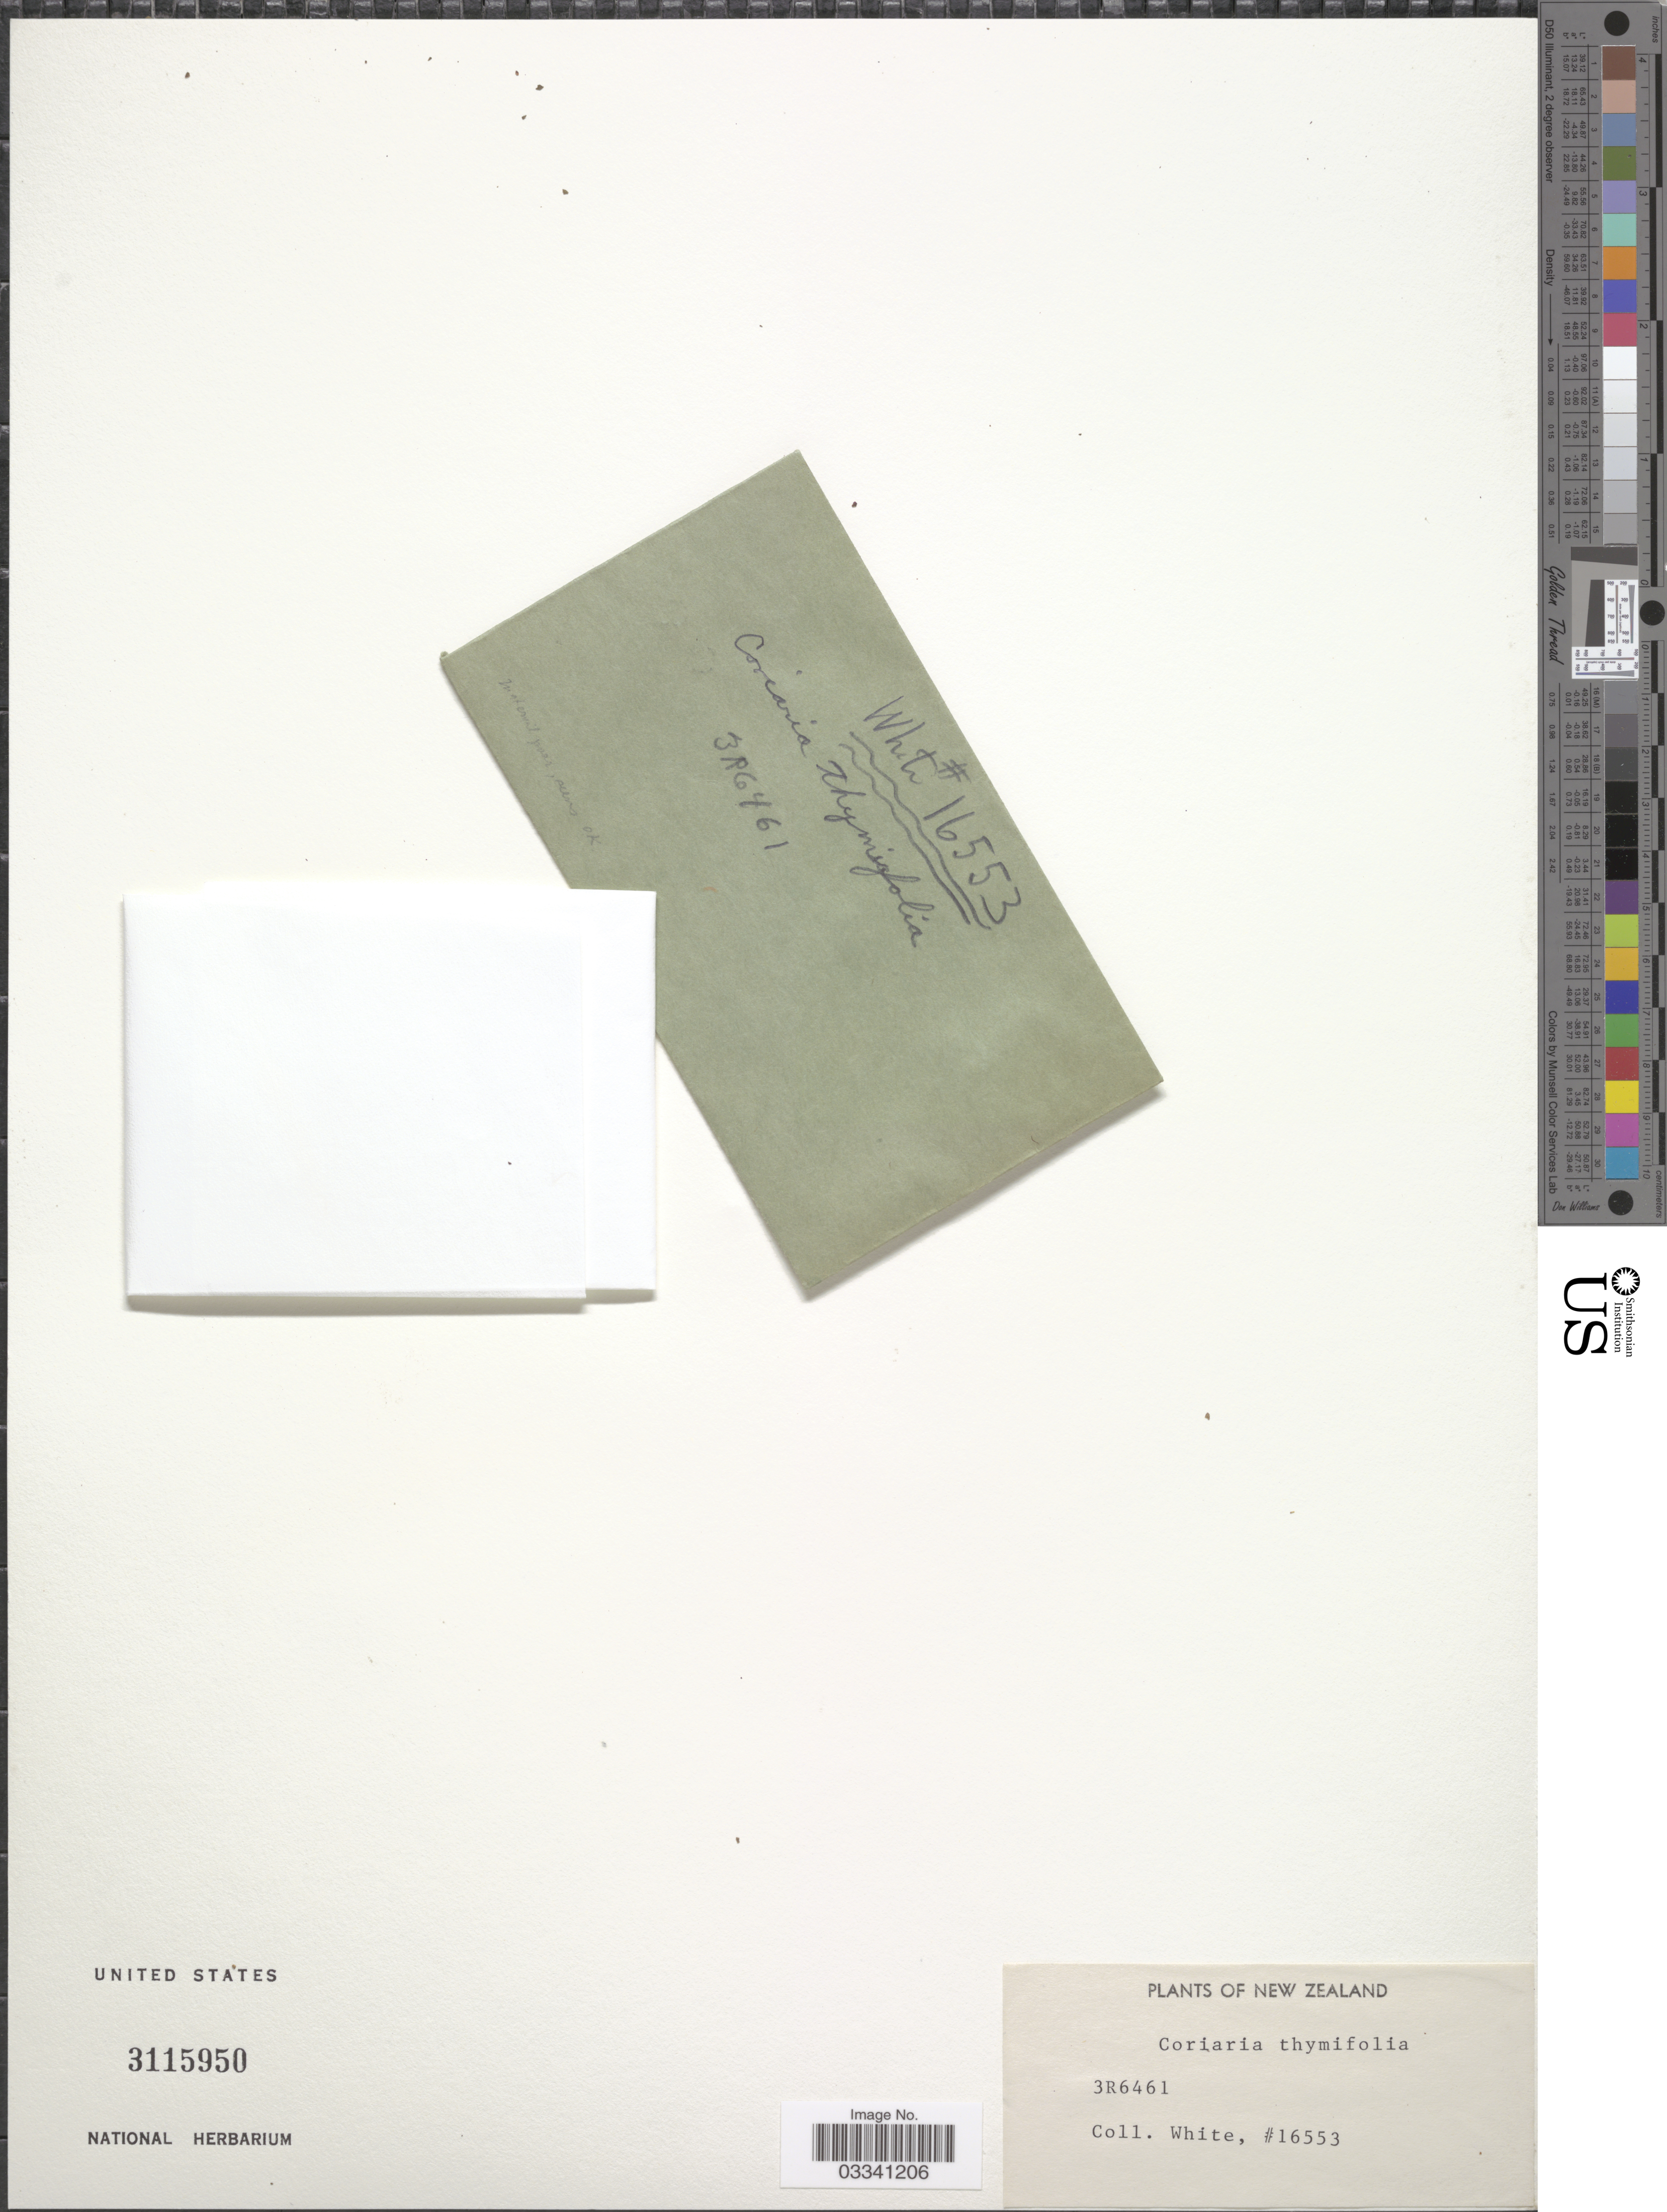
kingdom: Plantae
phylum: Tracheophyta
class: Magnoliopsida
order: Cucurbitales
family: Coriariaceae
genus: Coriaria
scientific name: Coriaria ruscifolia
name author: L.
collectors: O. E. White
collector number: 16553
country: New Zealand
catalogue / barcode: US 3115950